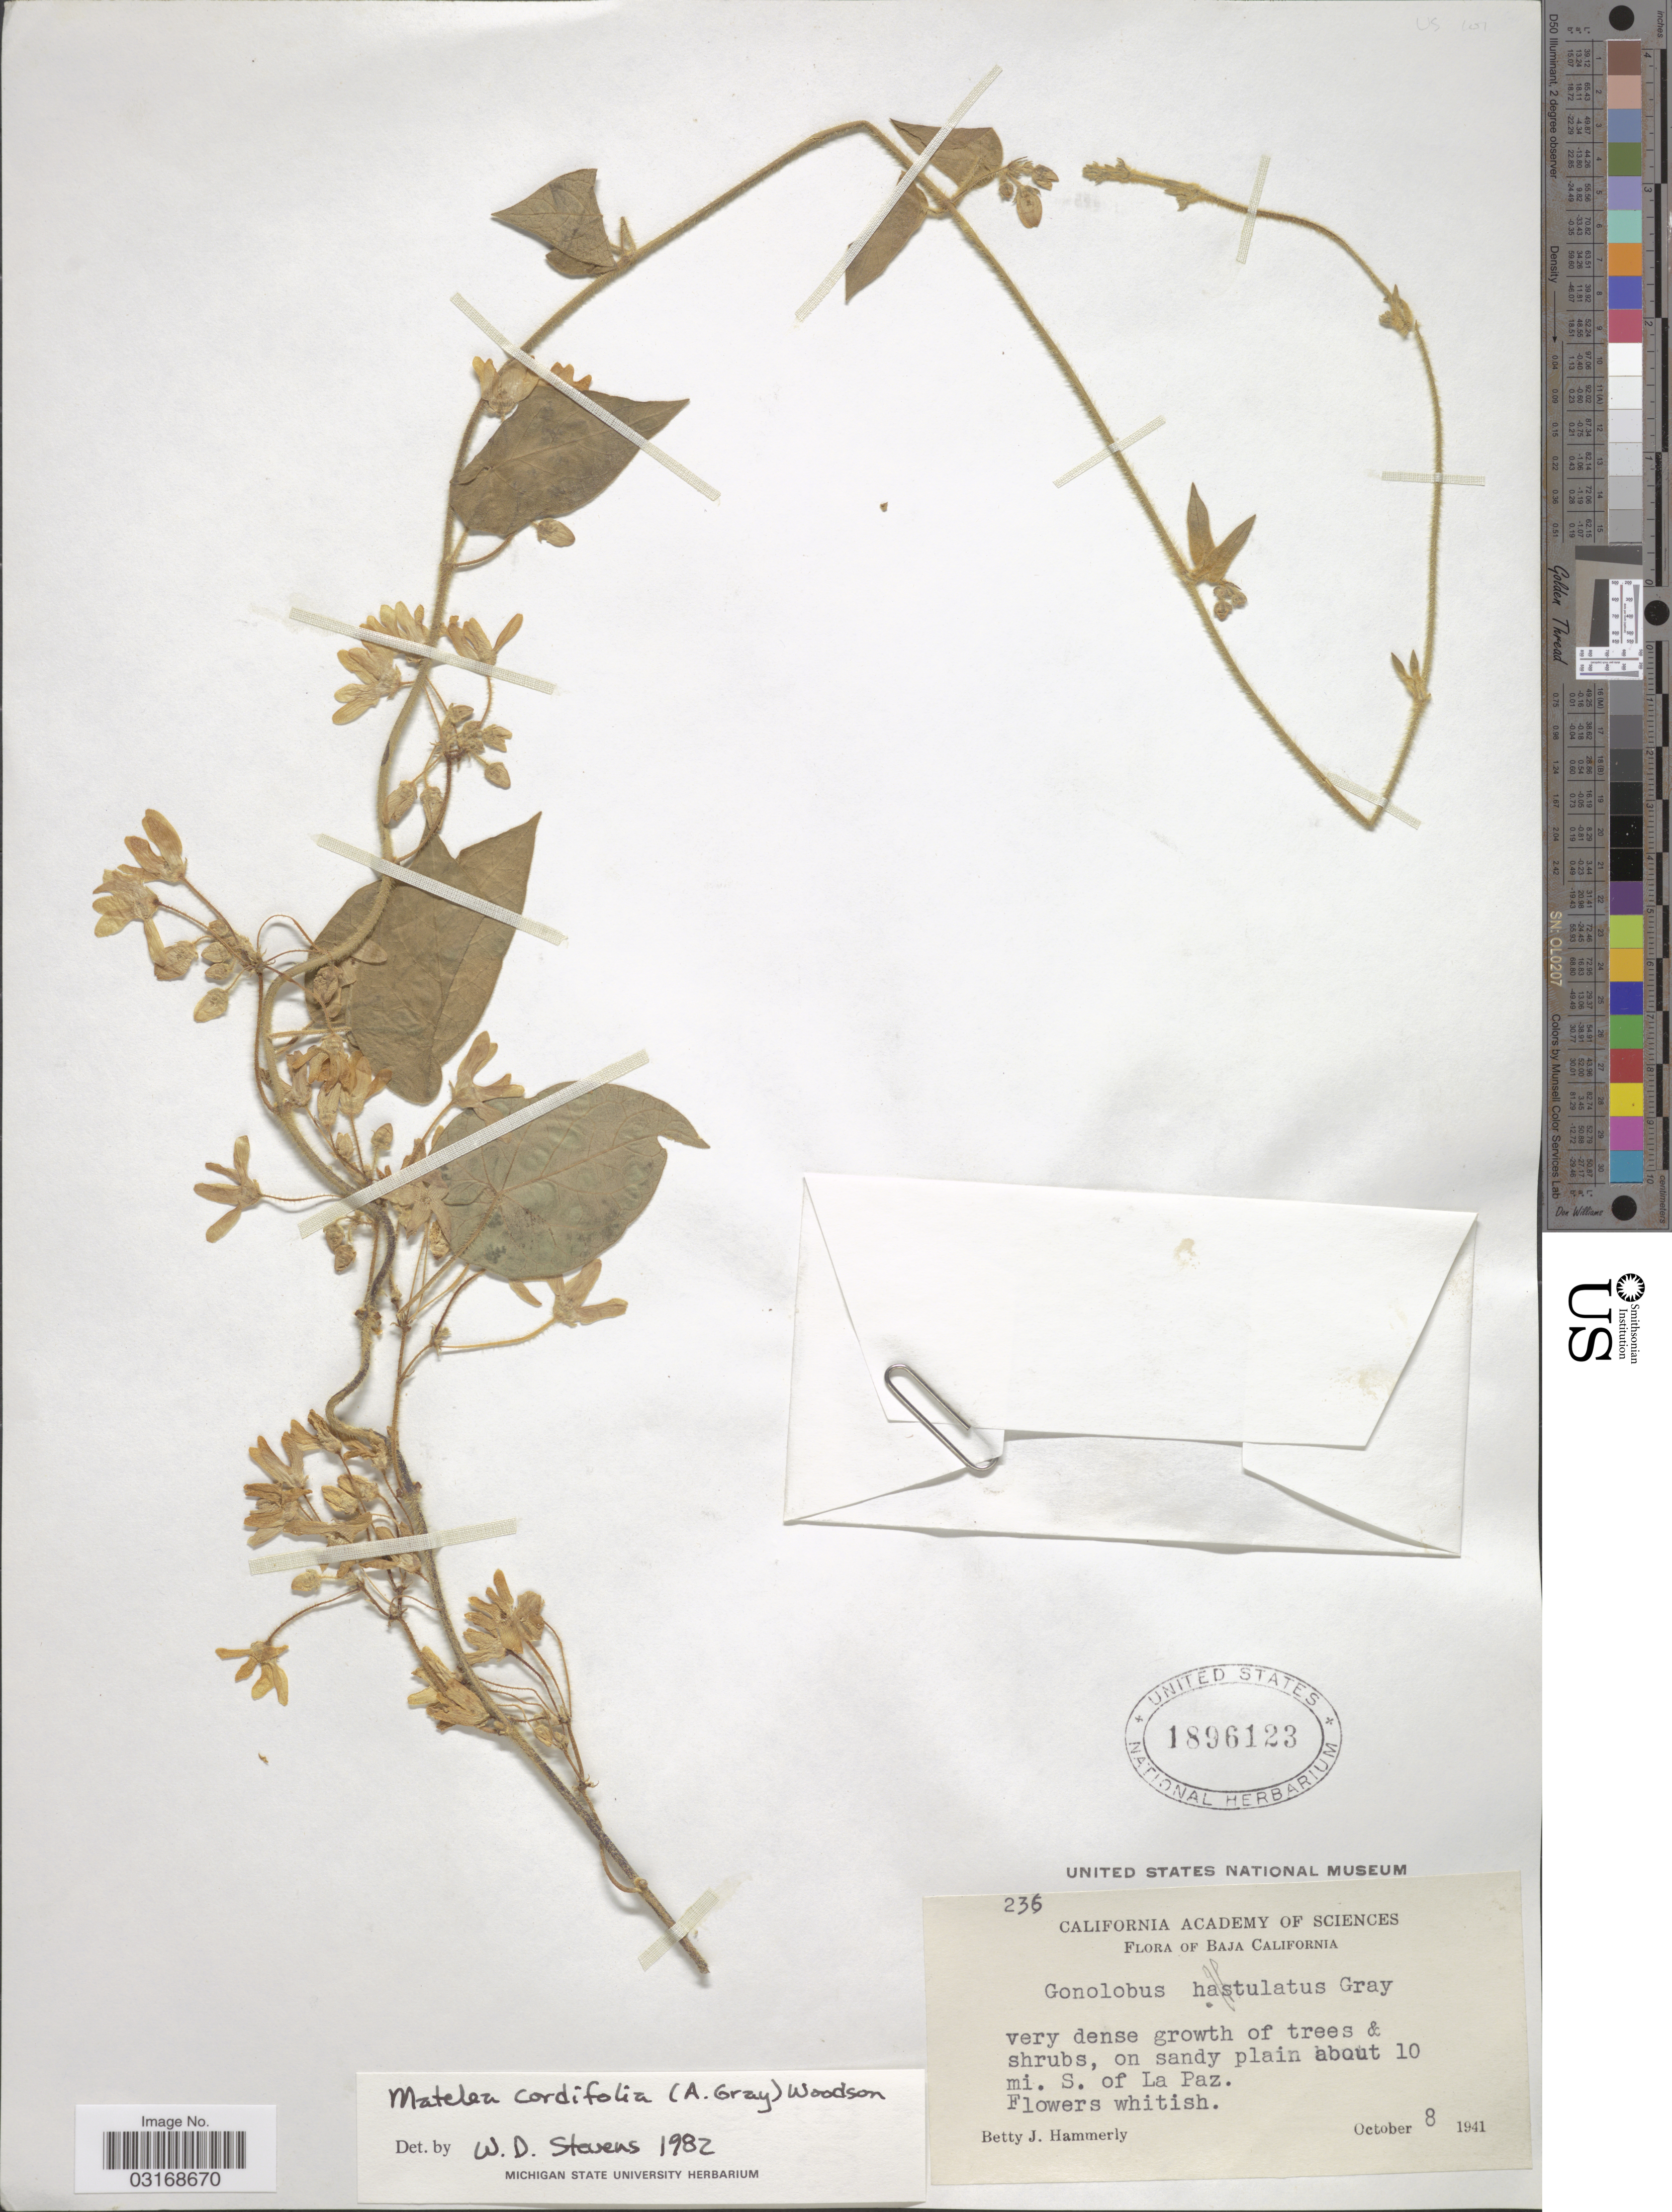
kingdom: Plantae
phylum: Tracheophyta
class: Magnoliopsida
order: Gentianales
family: Apocynaceae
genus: Matelea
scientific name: Matelea cordifolia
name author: (A. Gray) Woodson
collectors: B. J. Hammerly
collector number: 236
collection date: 1941-10-08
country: Mexico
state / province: Baja California Sur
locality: About 10 mi. S. of La Paz.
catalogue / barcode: US 1896123